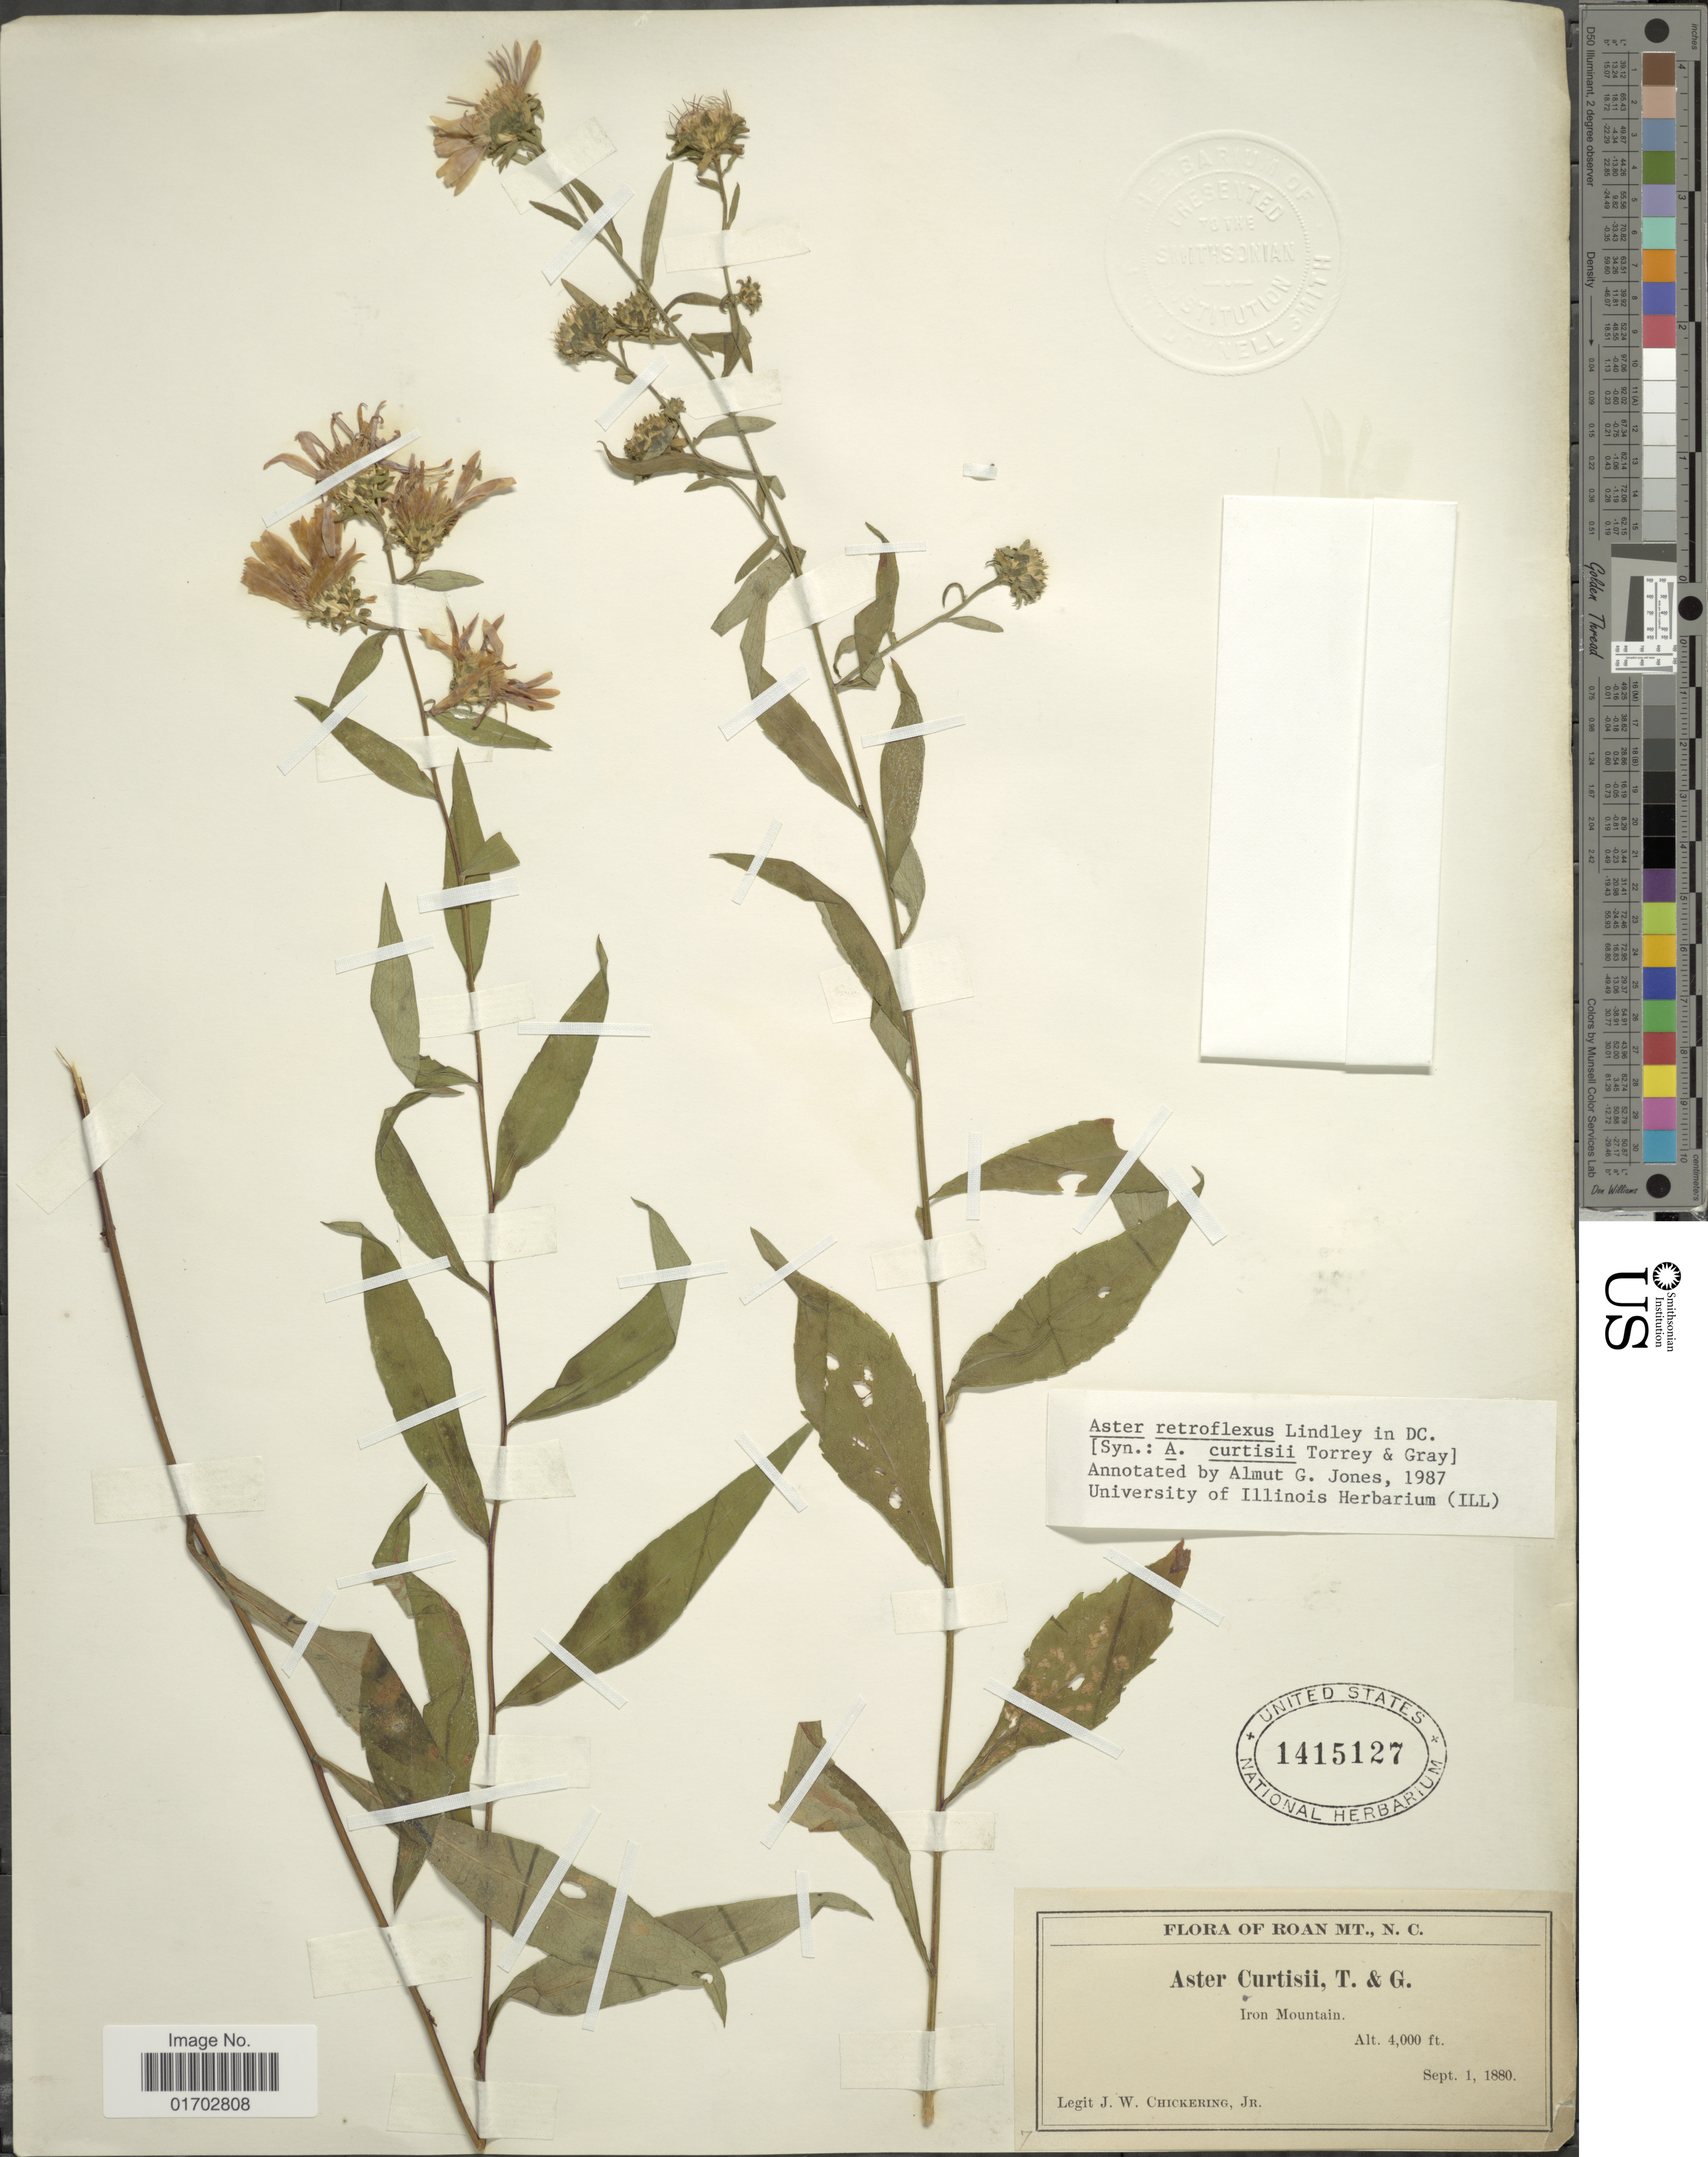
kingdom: Plantae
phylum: Tracheophyta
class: Magnoliopsida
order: Asterales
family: Asteraceae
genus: Symphyotrichum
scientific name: Symphyotrichum retroflexum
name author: (Lindl.) G.L. Nesom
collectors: J. W. Chickering Jr.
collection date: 1880-09-01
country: United States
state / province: North Carolina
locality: Roan Mt., Iron Mountain.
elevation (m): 1219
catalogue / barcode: US 1415127